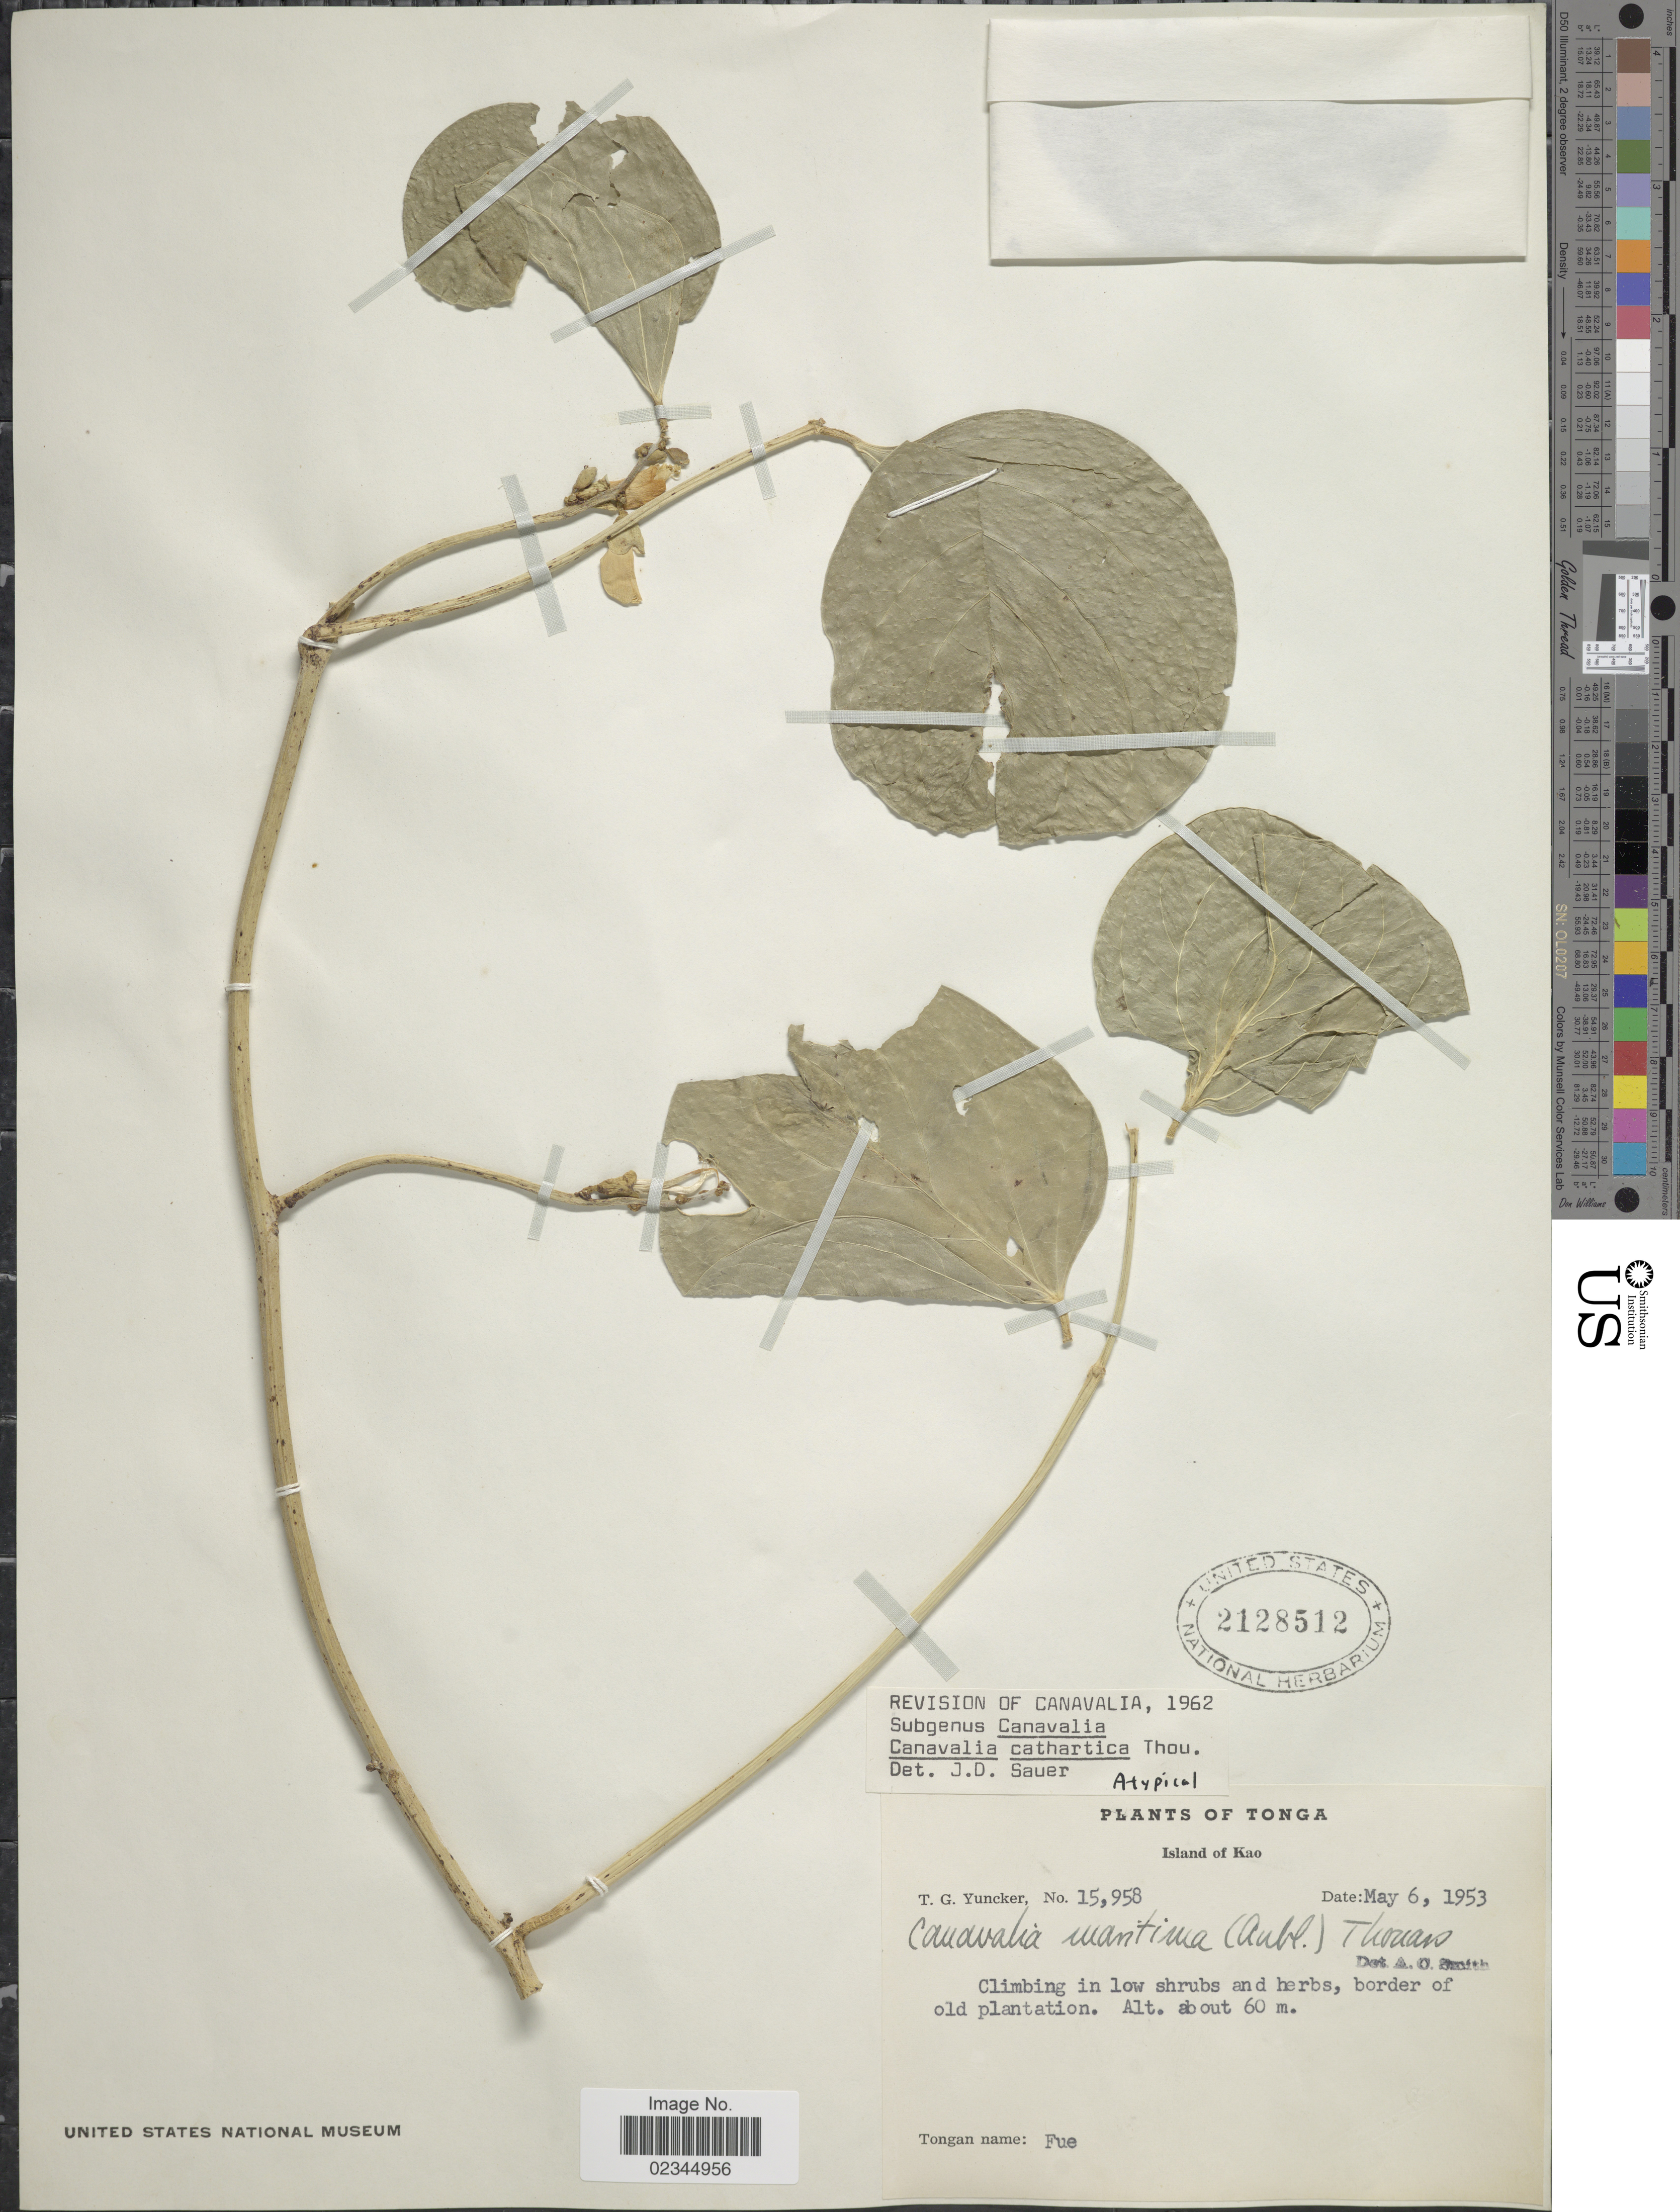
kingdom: Plantae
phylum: Tracheophyta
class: Magnoliopsida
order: Fabales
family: Fabaceae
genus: Canavalia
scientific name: Canavalia cathartica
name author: Thouars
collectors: T. G. Yuncker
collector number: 15958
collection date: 1953-05-06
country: Tonga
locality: Island of Kao, border of old plantation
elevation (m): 60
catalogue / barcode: US 2128512